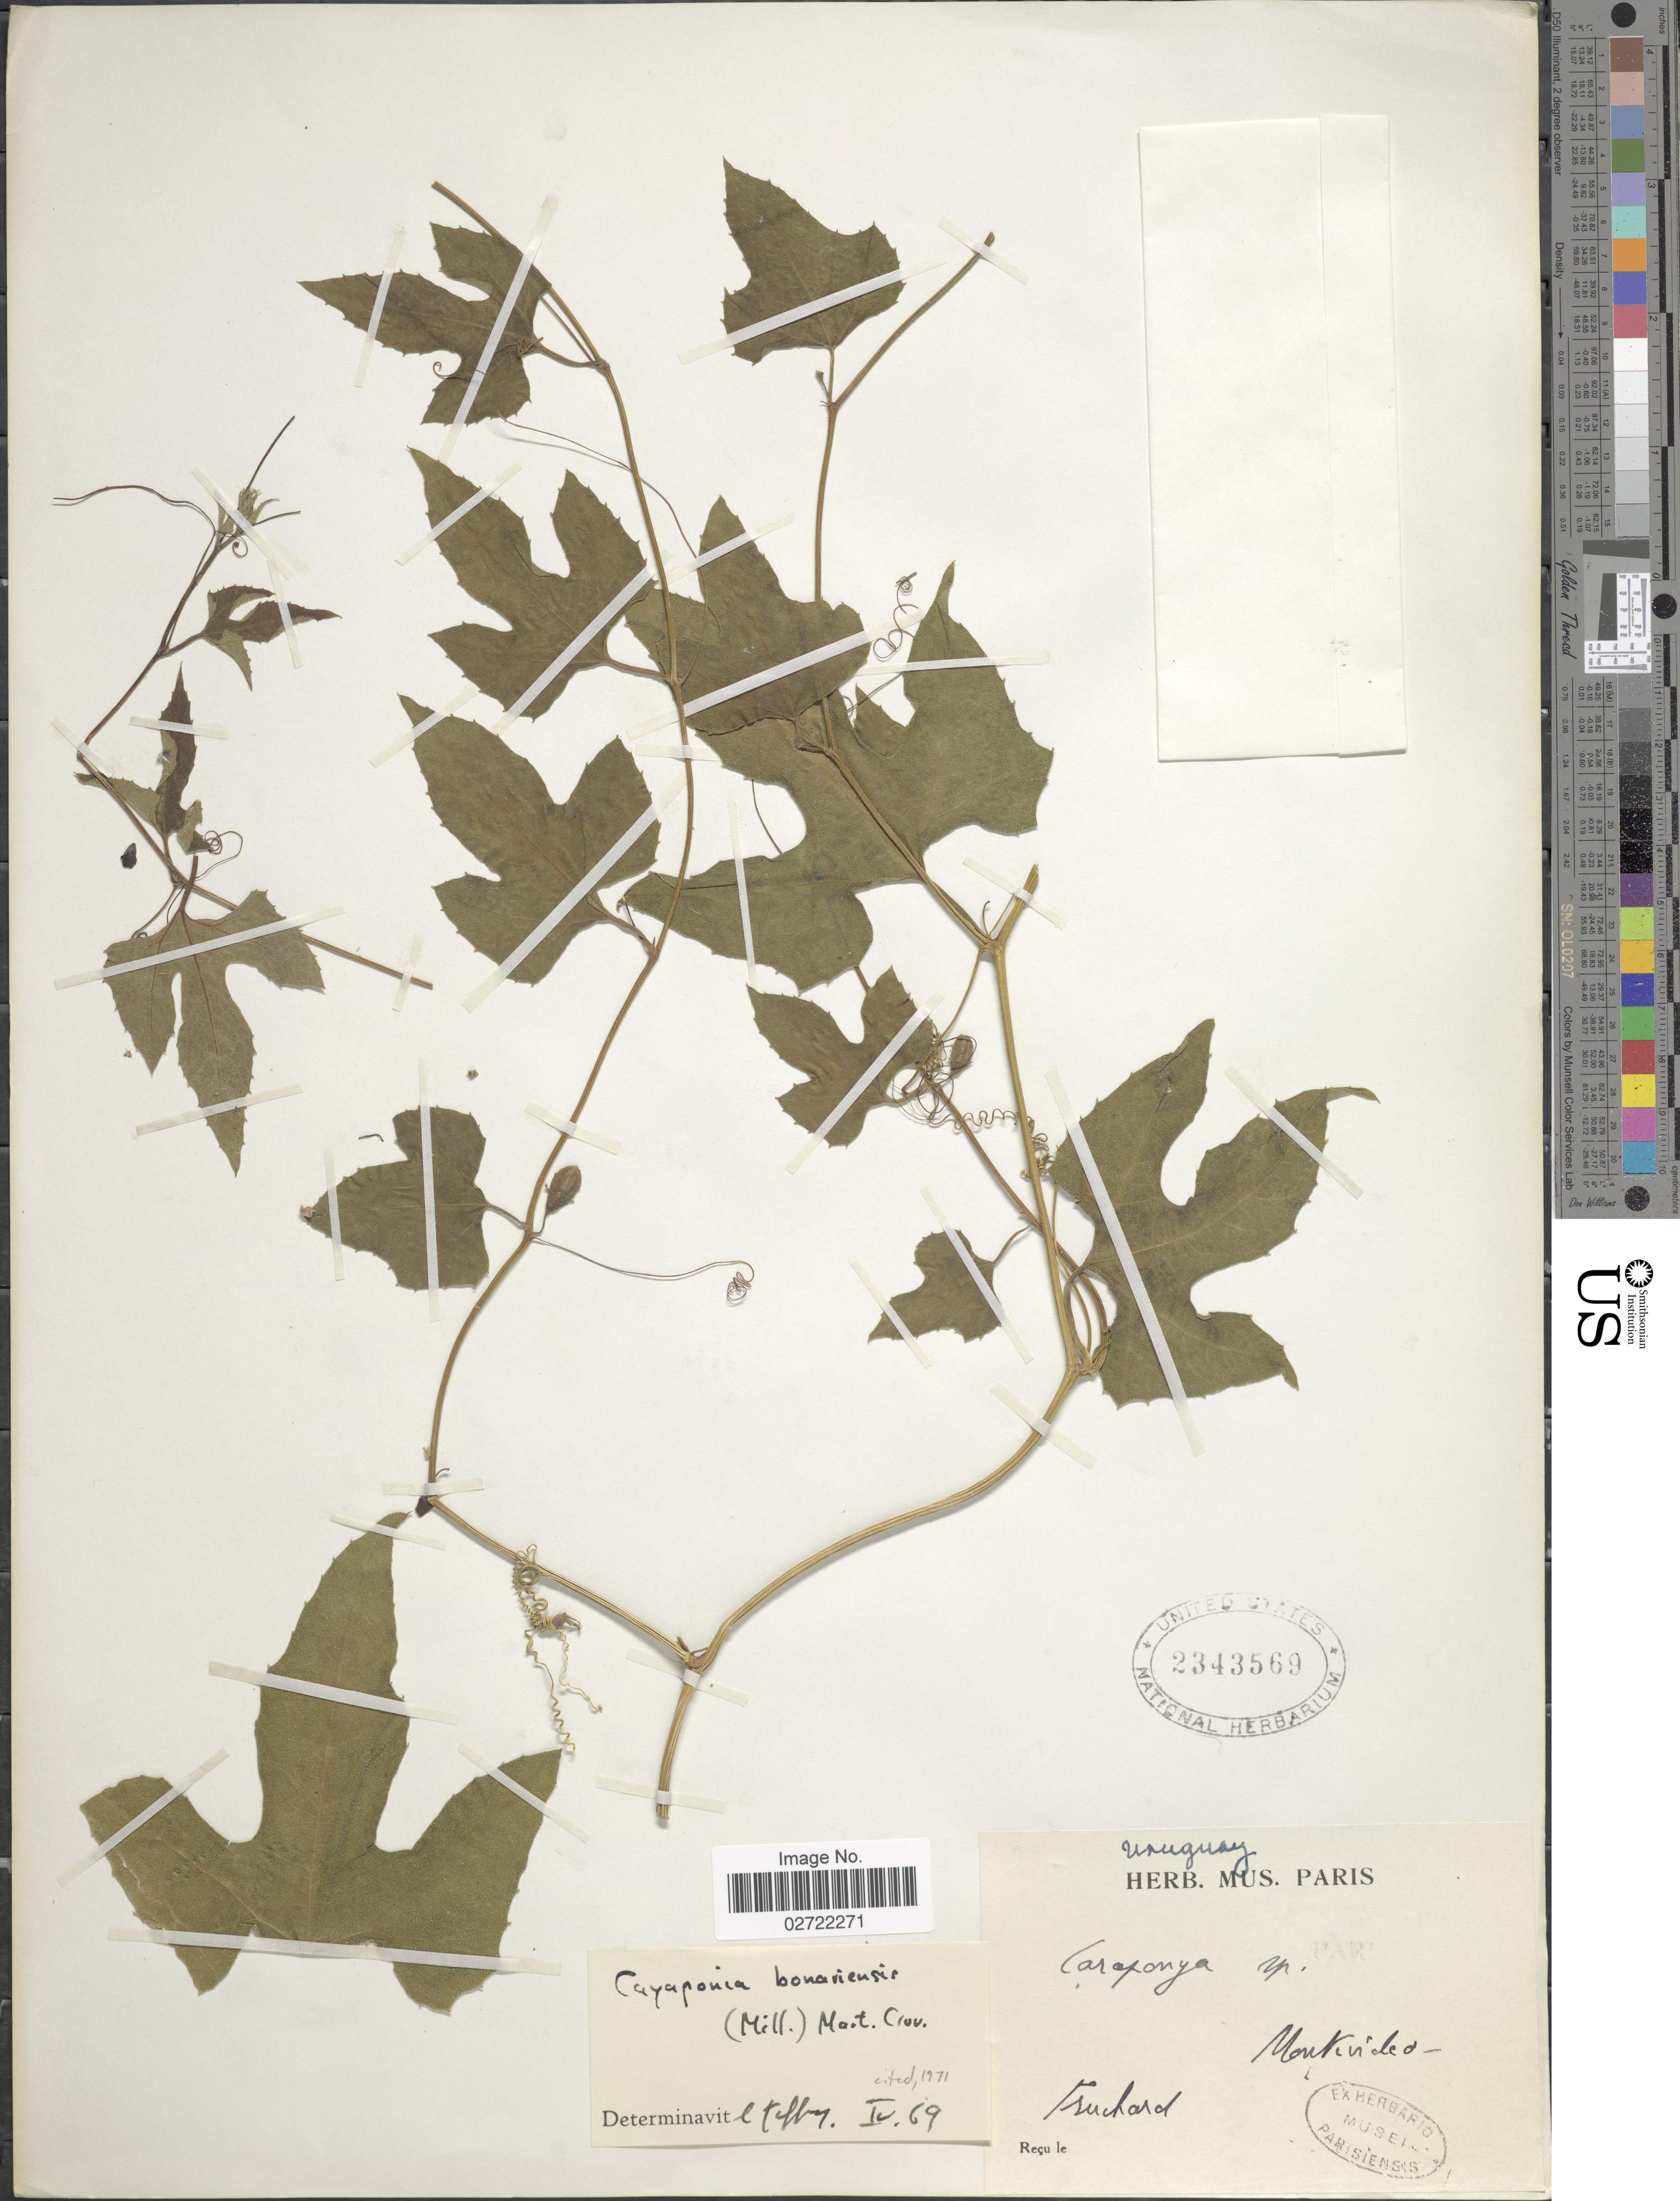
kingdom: Plantae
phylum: Tracheophyta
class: Magnoliopsida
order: Cucurbitales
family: Cucurbitaceae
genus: Cayaponia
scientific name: Cayaponia bonariensis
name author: (Mill.) Mart. Crov.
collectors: -. Fruchard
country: Uruguay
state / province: Montevideo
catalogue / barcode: US 2343569